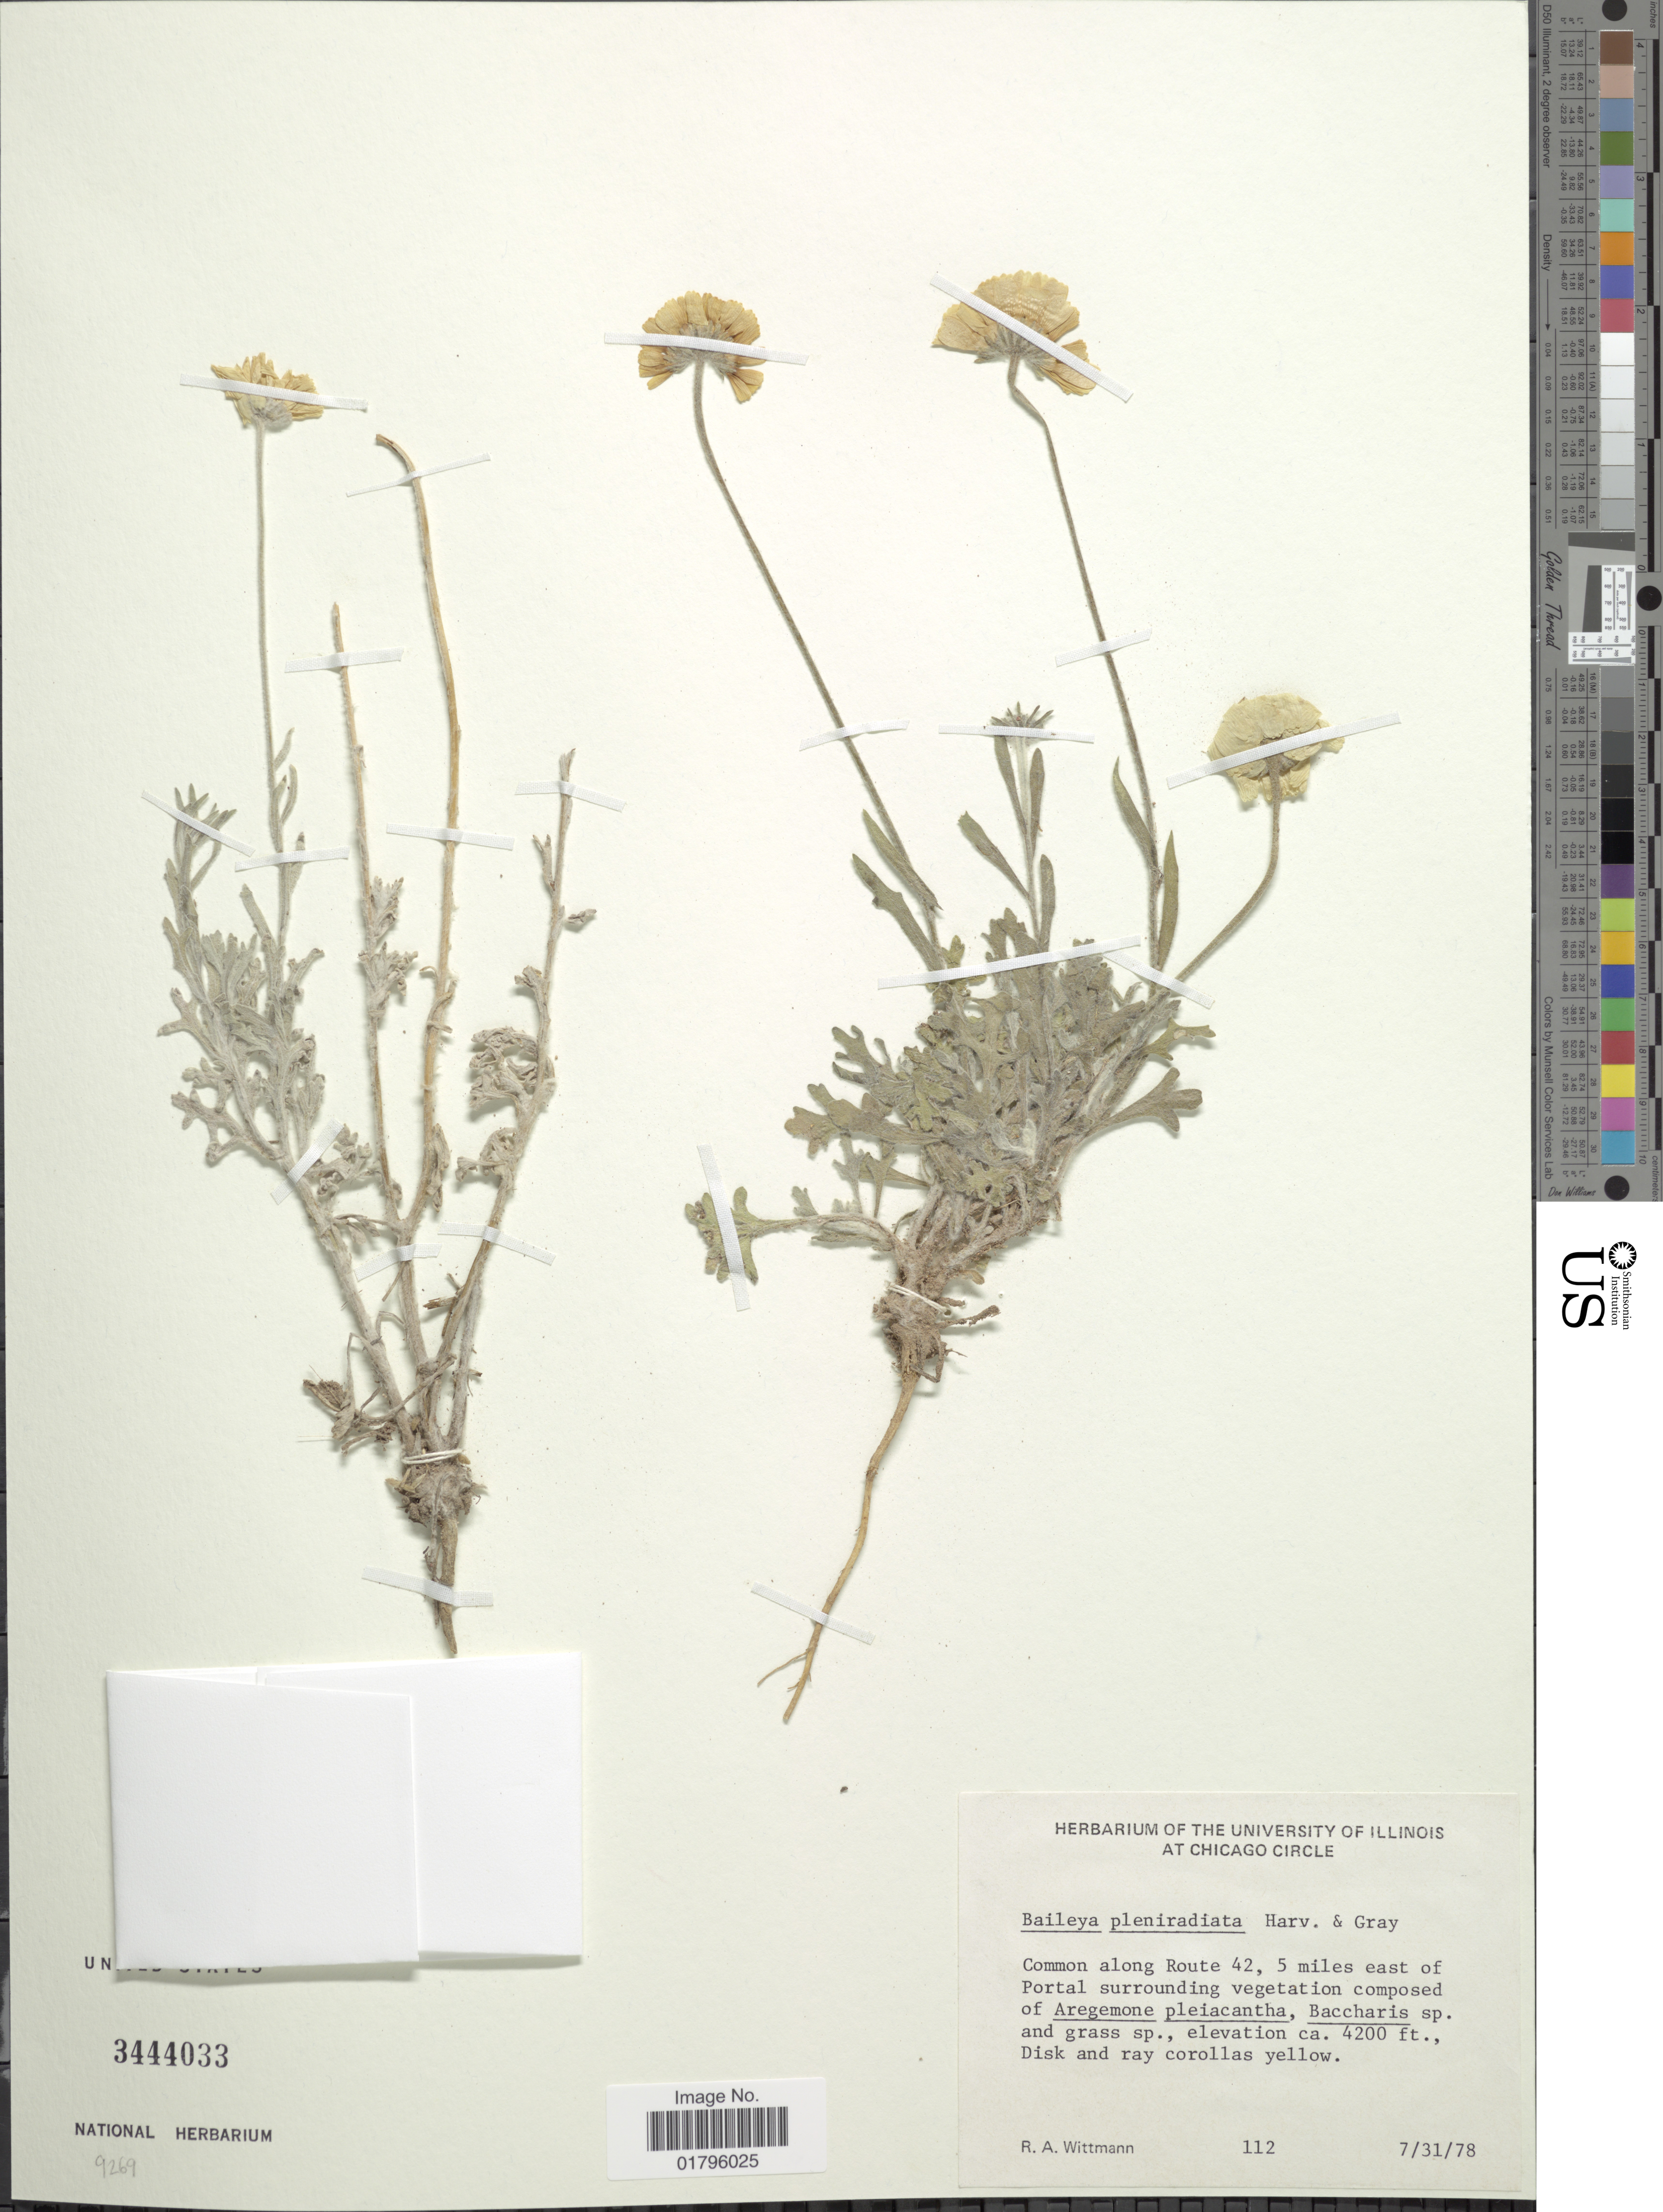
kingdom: Plantae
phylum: Tracheophyta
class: Magnoliopsida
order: Asterales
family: Asteraceae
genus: Baileya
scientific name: Baileya pleniradiata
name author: Harv. & A. Gray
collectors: R. Wittmann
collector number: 112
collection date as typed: Transcribed d/m/y: 31/7/78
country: United States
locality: Common along Route 42, 5 miles east of Portal surrounding vegetation.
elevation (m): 1280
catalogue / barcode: US 3444033